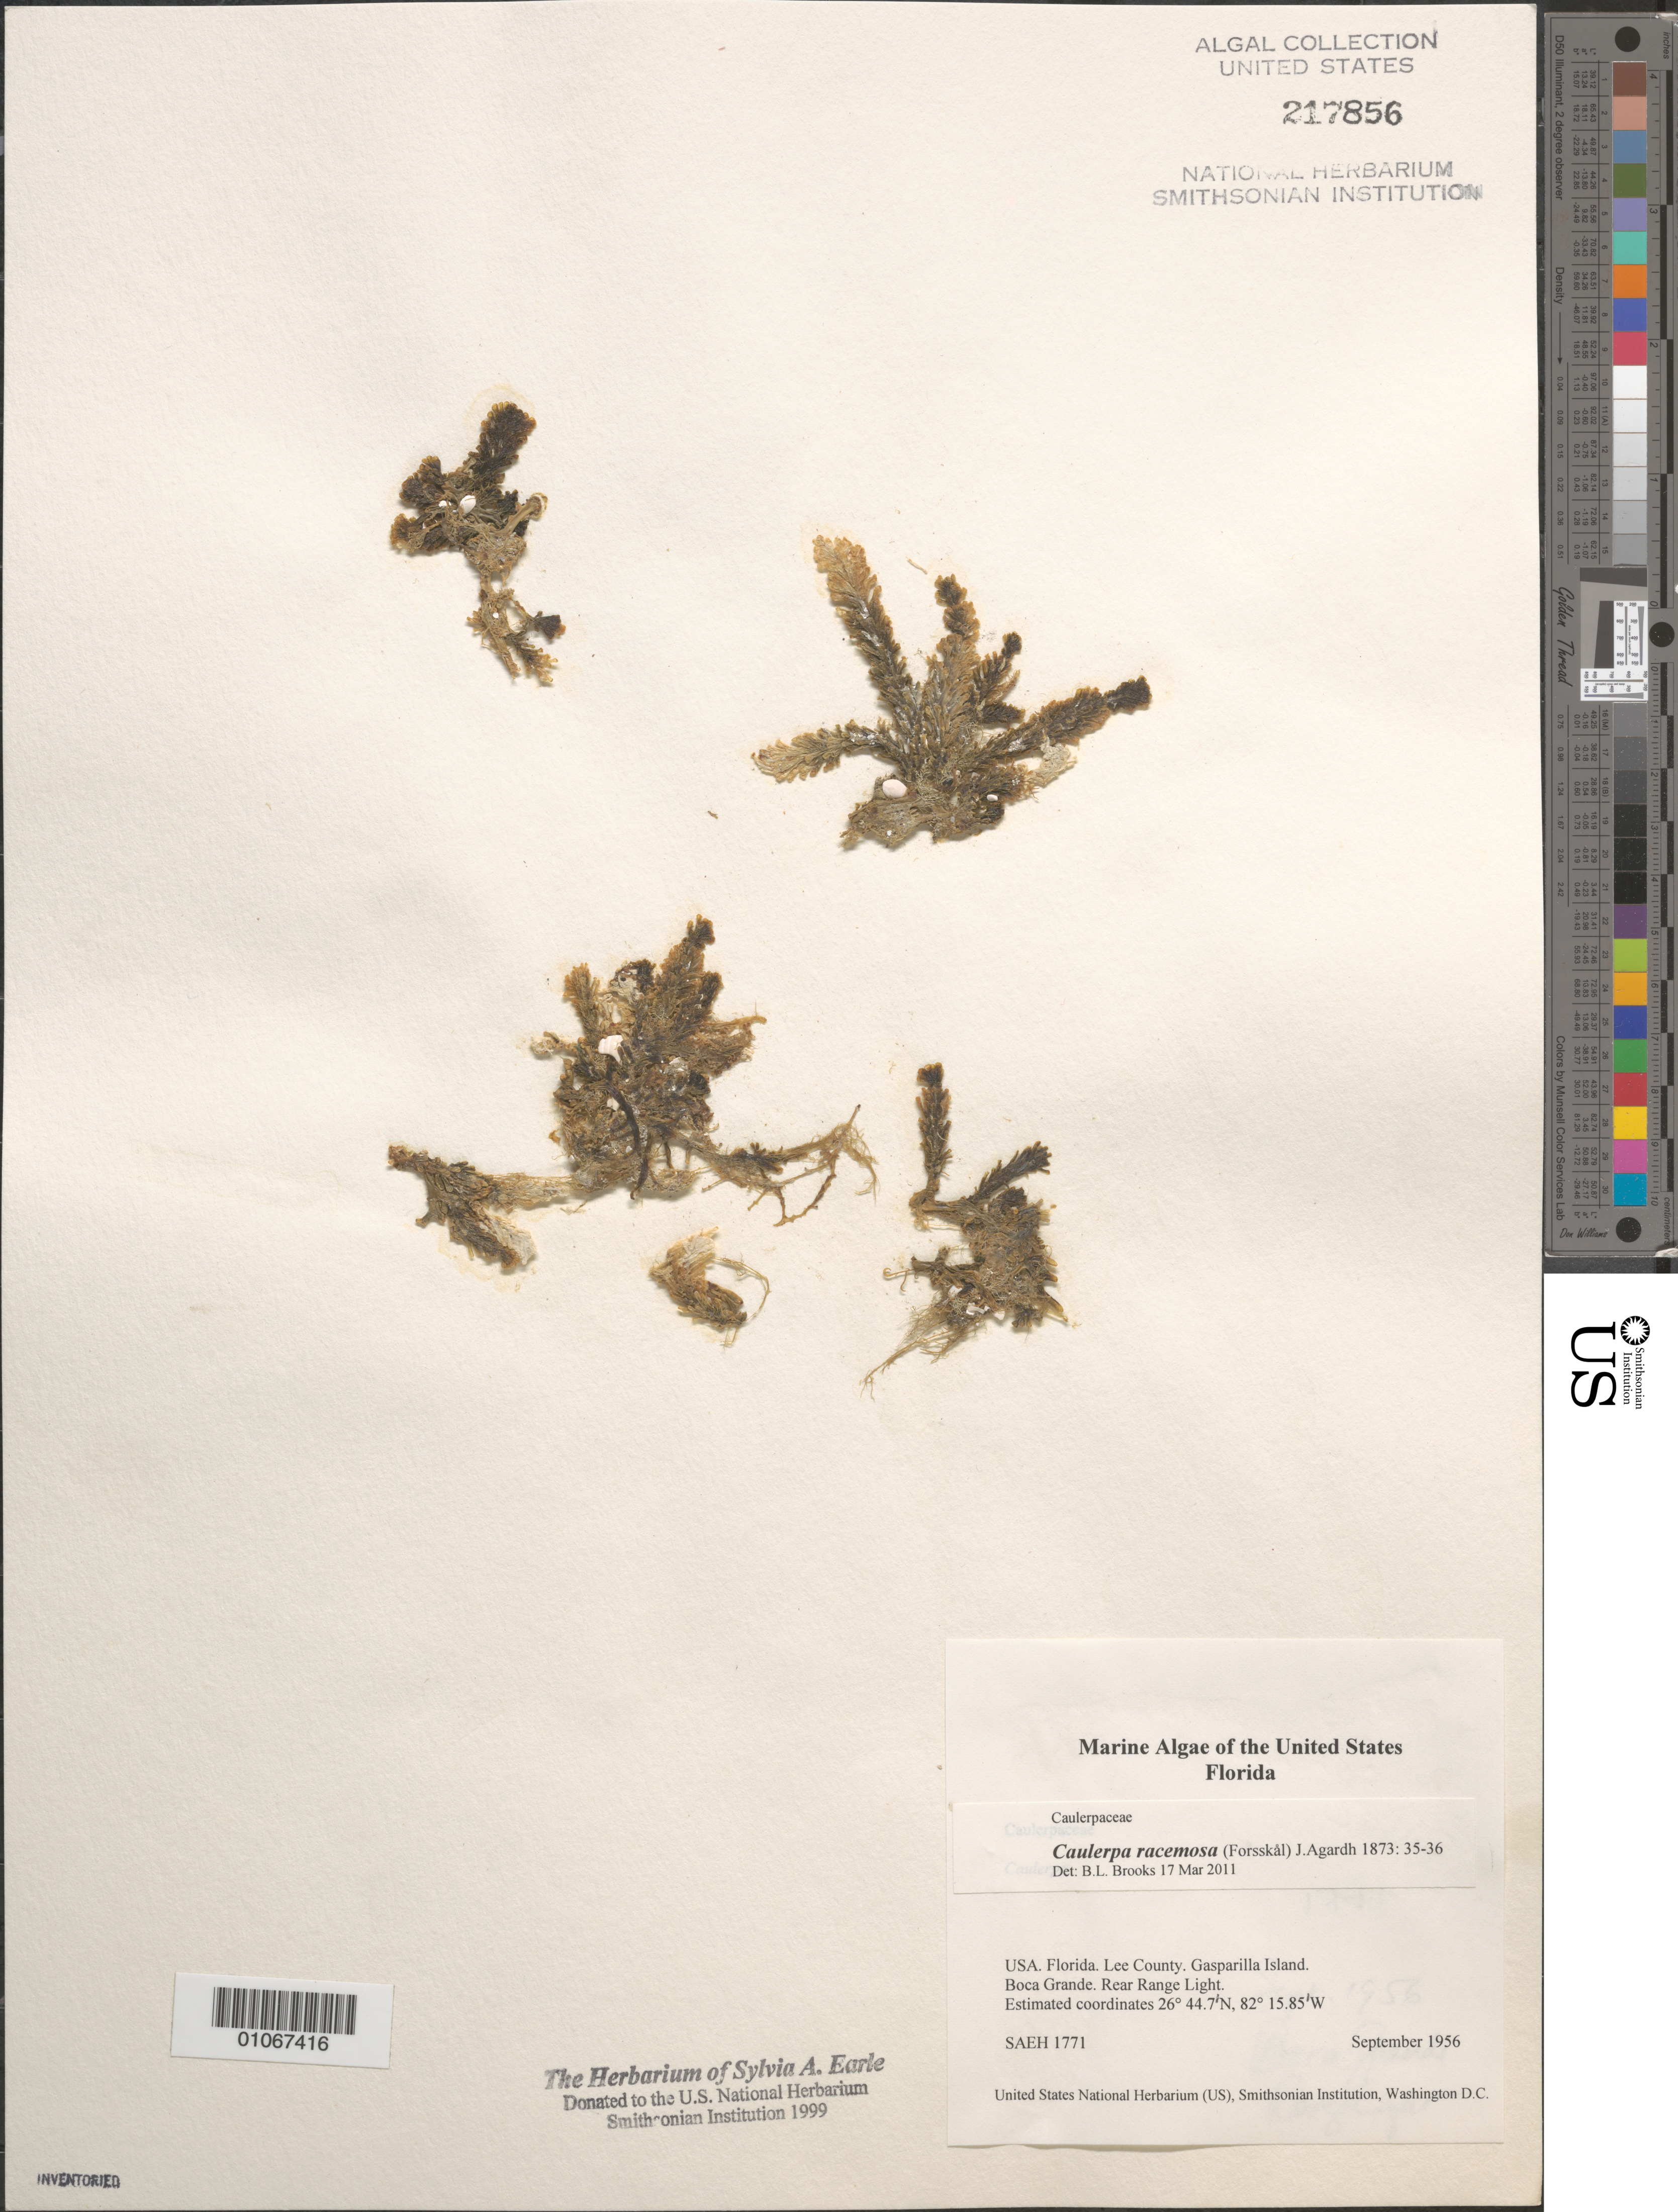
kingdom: Plantae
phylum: Chlorophyta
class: Ulvophyceae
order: Bryopsidales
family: Caulerpaceae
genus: Caulerpa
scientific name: Caulerpa racemosa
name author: (Forssk.) J. Agardh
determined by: Brooks, B. L., (BOT), Smithsonian Institution - National Museum of Natural History (UNITED STATES)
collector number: SAEH 1771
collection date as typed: Sep 1956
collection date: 1956-09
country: United States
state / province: Florida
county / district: Lee County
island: Gasparilla Island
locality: Rear Range Light, Boca Grande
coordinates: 26 44.7'N, 82 15.85'W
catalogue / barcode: US 217856